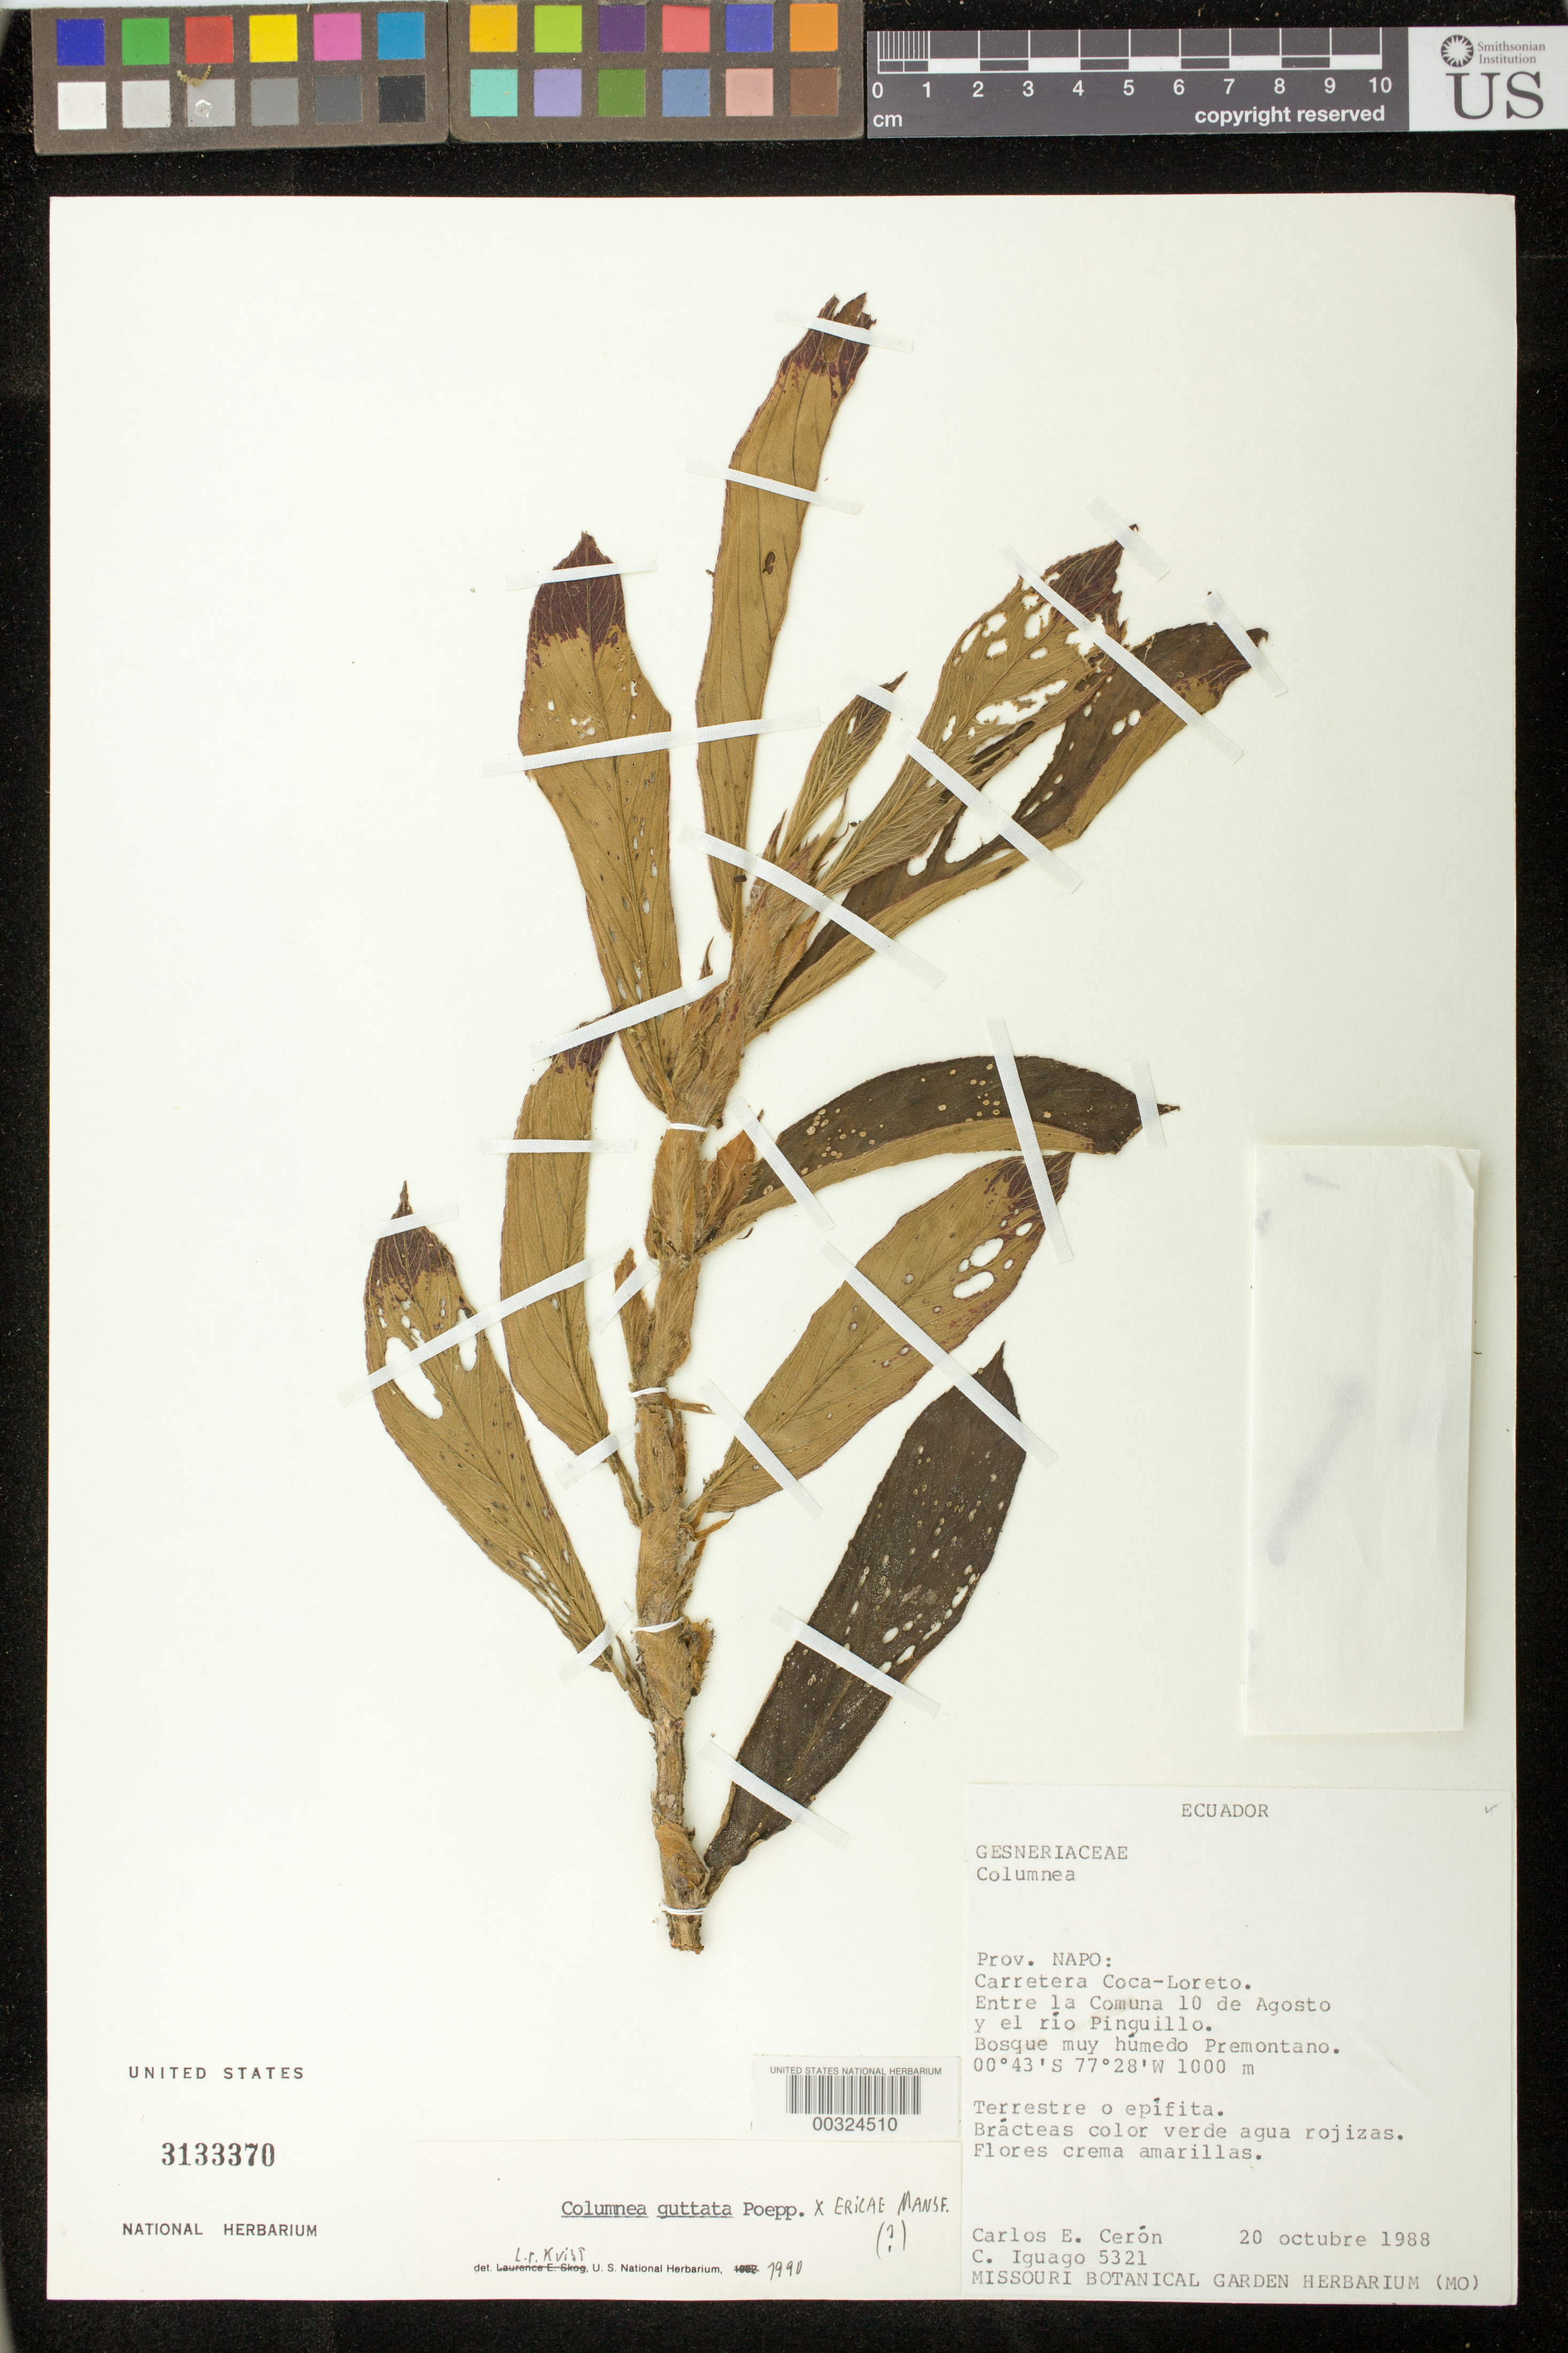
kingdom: Plantae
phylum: Tracheophyta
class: Magnoliopsida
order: Lamiales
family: Gesneriaceae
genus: Columnea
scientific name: Columnea hybrid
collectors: C. E. Cerón M. & C. Iguago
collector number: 5321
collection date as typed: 20 Oct 1988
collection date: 1988-10-20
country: Ecuador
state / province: Napo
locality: Coca-Loreto highway, between la comuna 10 de Agosto and Rio Pinguillo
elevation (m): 1000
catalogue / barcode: US 3133370